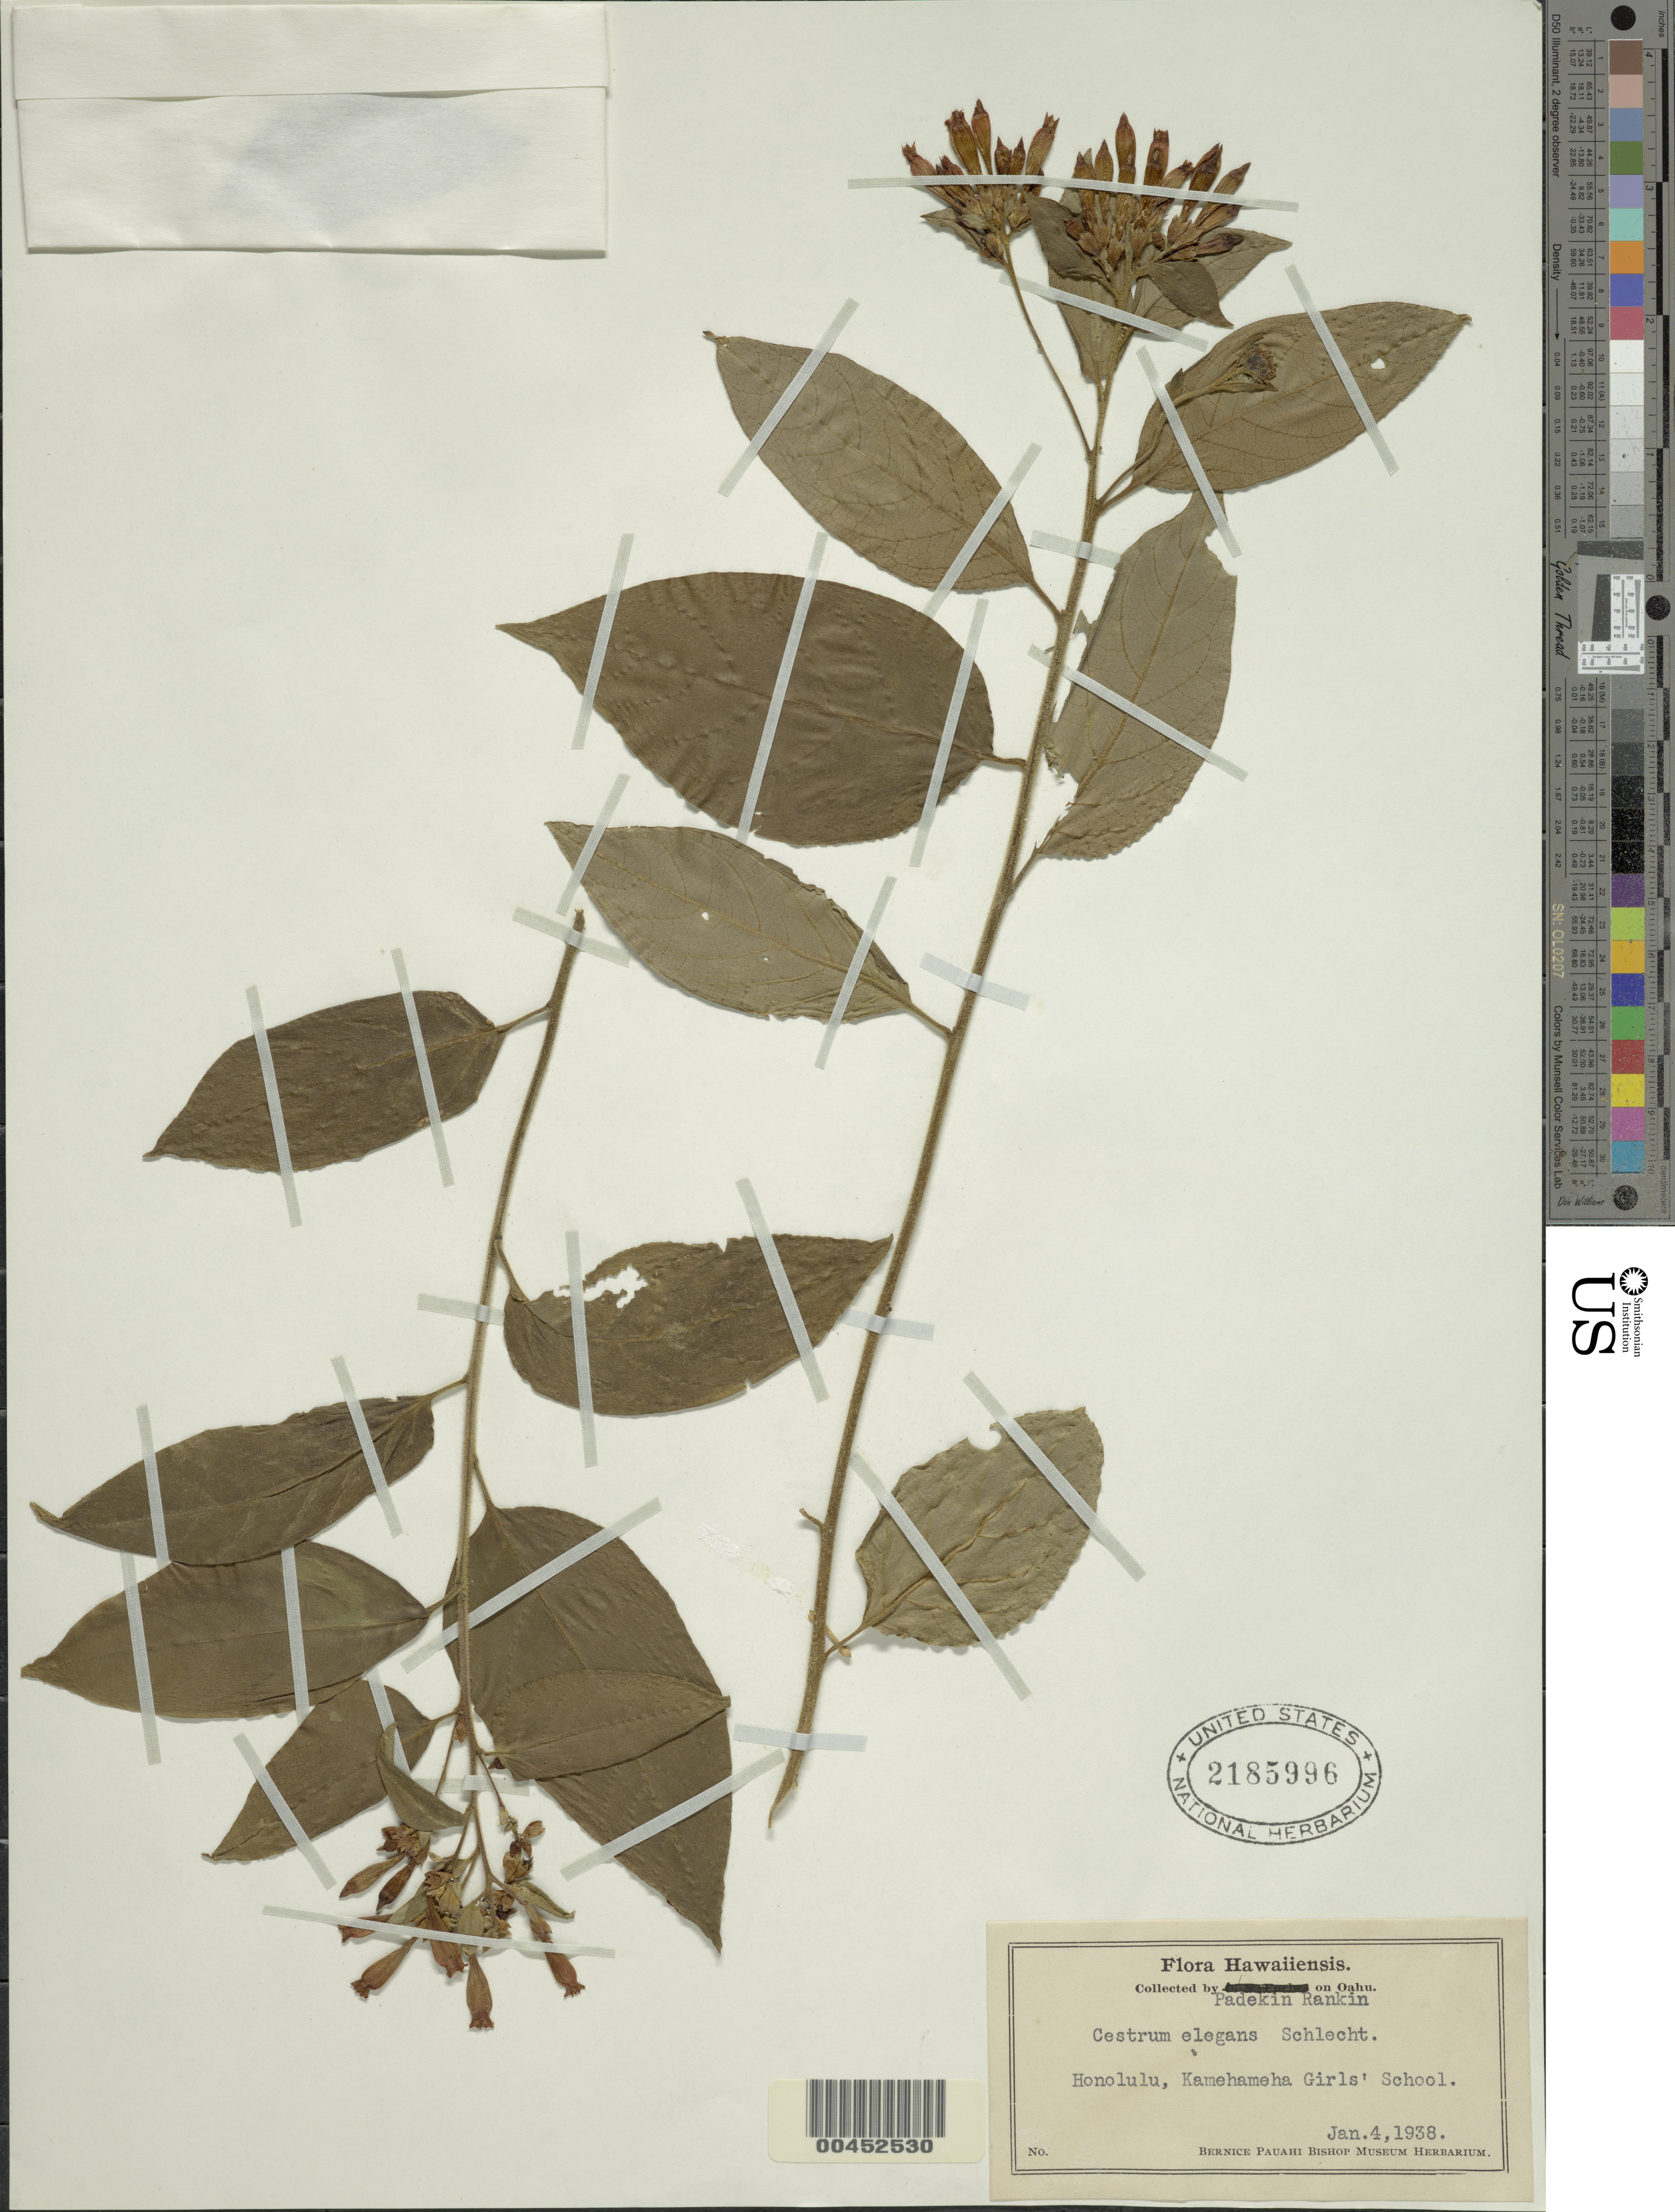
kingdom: Plantae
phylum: Tracheophyta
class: Magnoliopsida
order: Solanales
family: Solanaceae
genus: Cestrum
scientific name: Cestrum elegans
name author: (Brongn.) Schltdl.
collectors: P. Rankin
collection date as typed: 4 Jan 1938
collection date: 1938-01-04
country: United States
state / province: Hawaii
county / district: Honolulu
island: Oahu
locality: Honolulu, Kamehameha Girl's School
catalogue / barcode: US 2185996